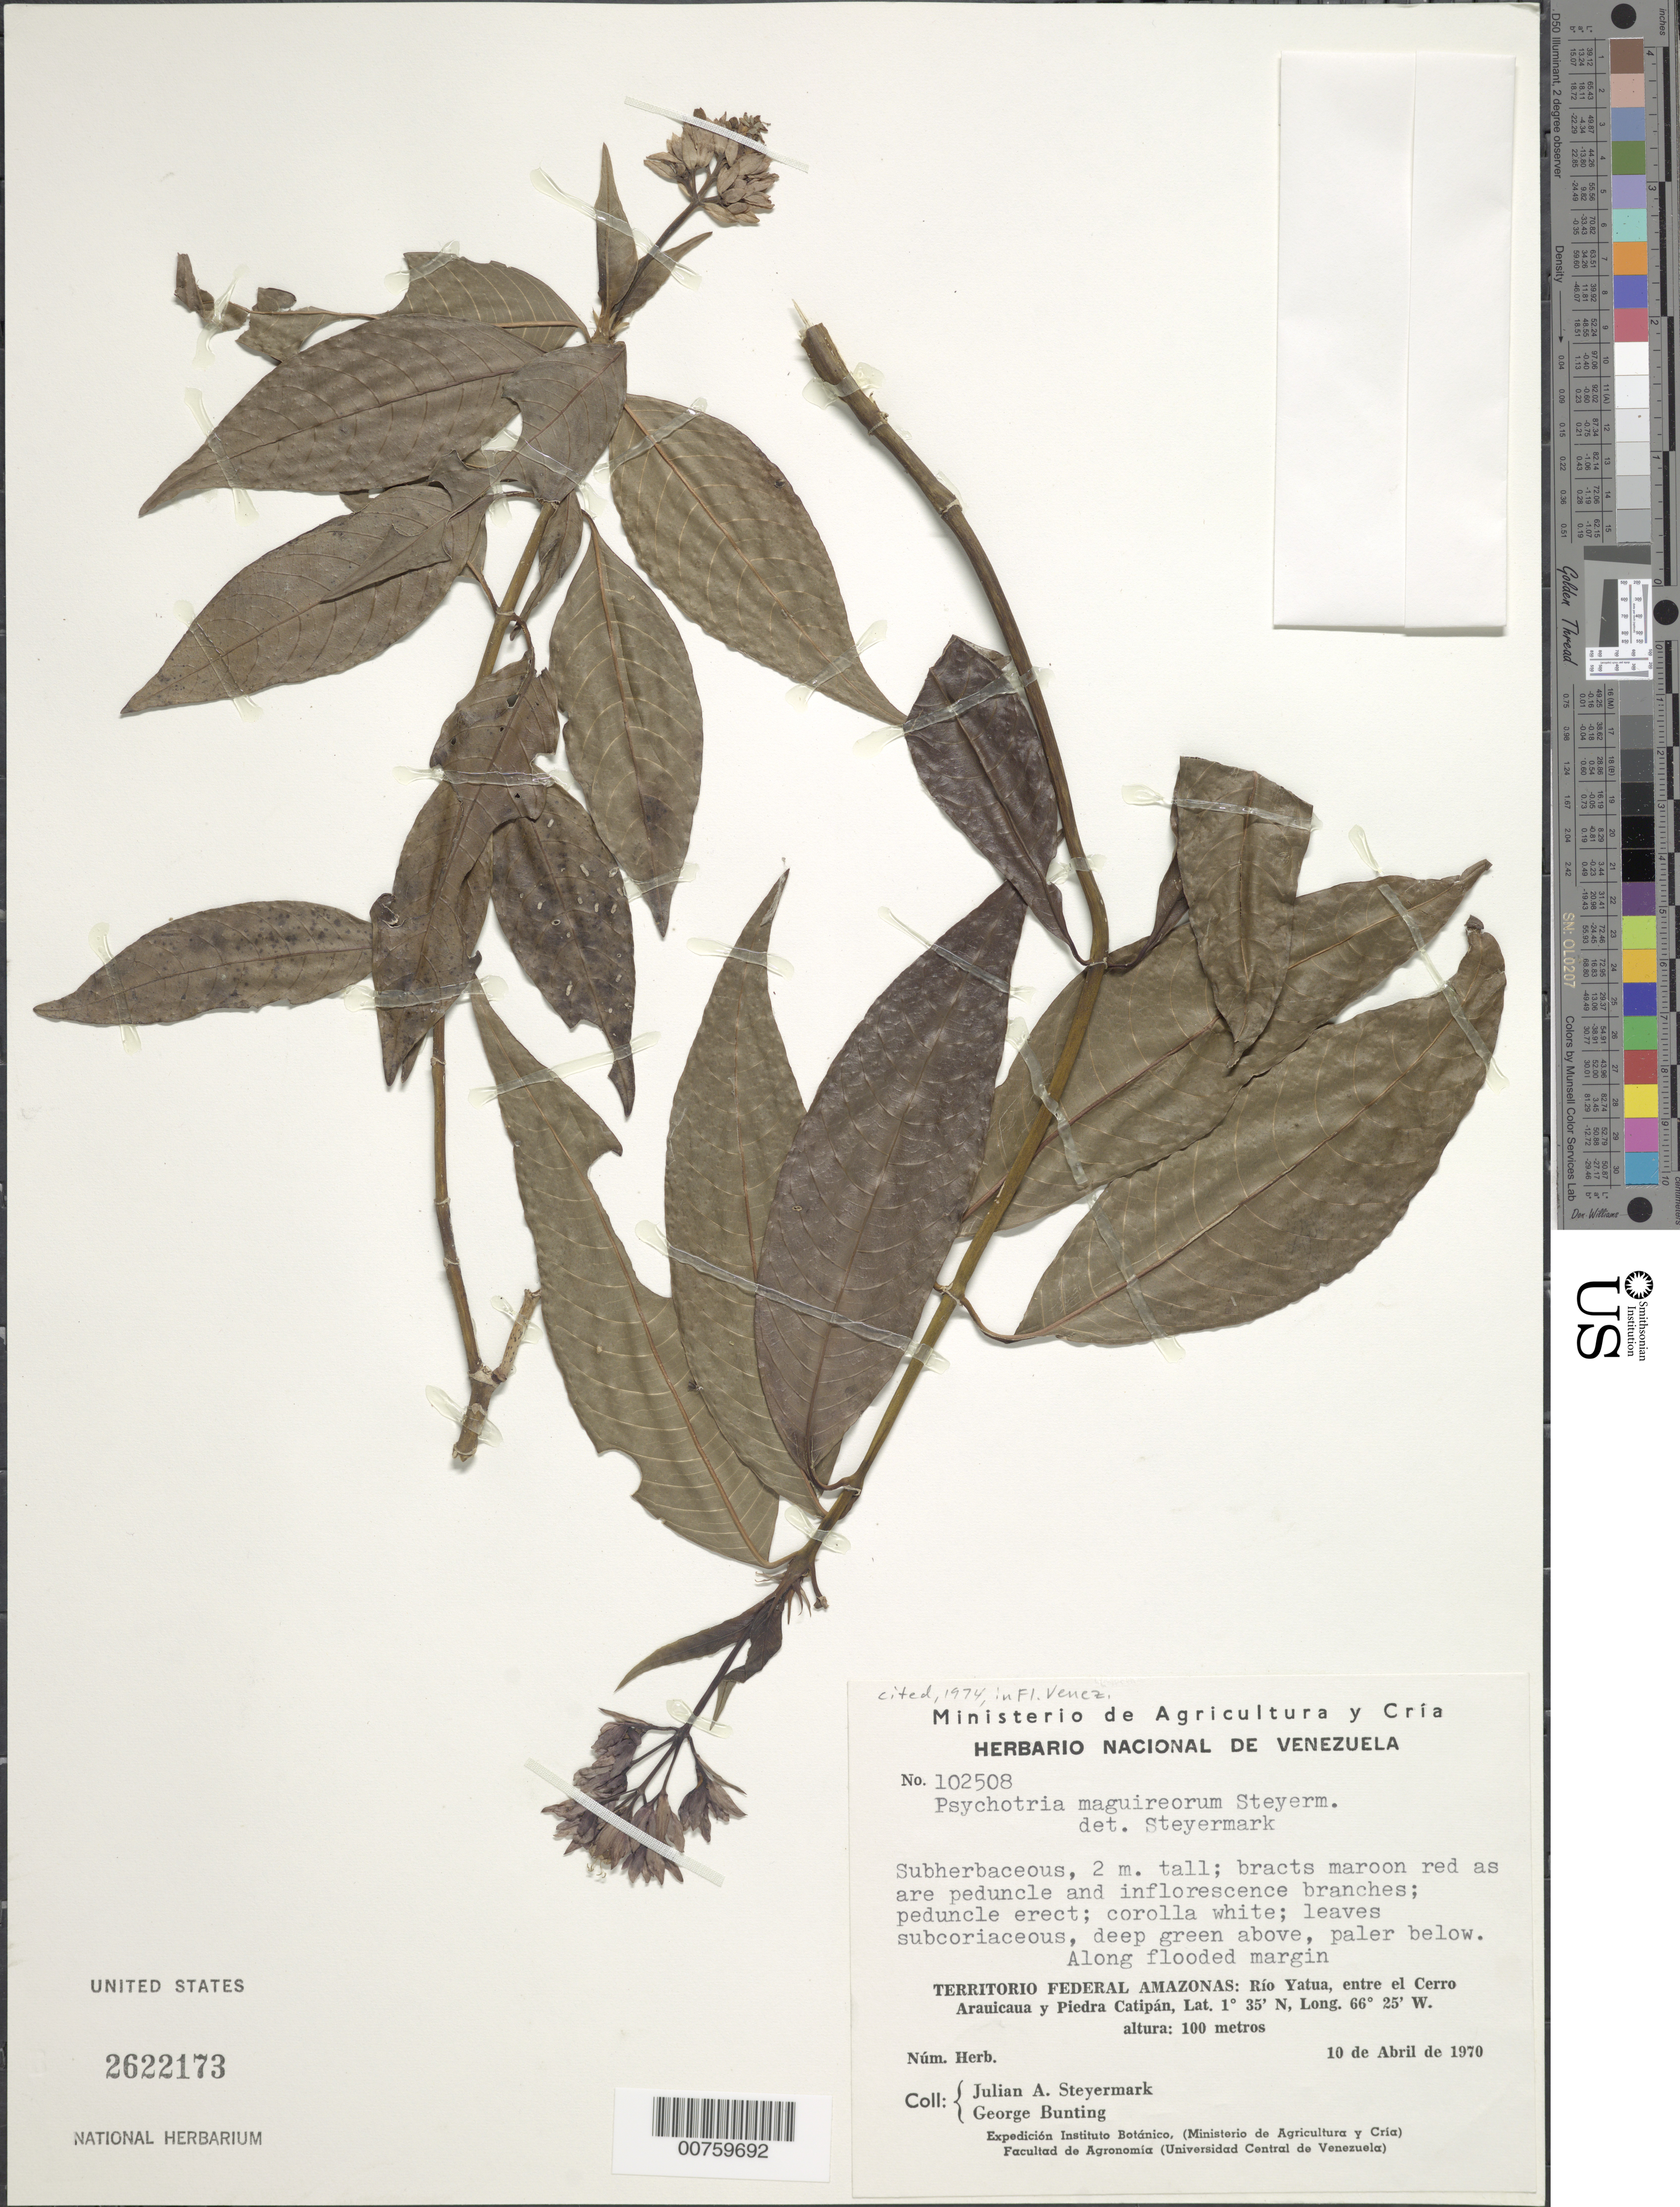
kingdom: Plantae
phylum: Tracheophyta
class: Magnoliopsida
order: Gentianales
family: Rubiaceae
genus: Psychotria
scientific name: Psychotria maguireorum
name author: Steyerm.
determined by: Steyermark, Julian A., (VEN)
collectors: J. Steyermark & G. S. Bunting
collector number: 102508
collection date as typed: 10-Apr-70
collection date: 1970-04-10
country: Venezuela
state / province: Amazonas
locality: Río Yatua, entre el Cerro Arauicaua y Piedra Catipán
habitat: Along flooded margin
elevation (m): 100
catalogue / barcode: US 2622173